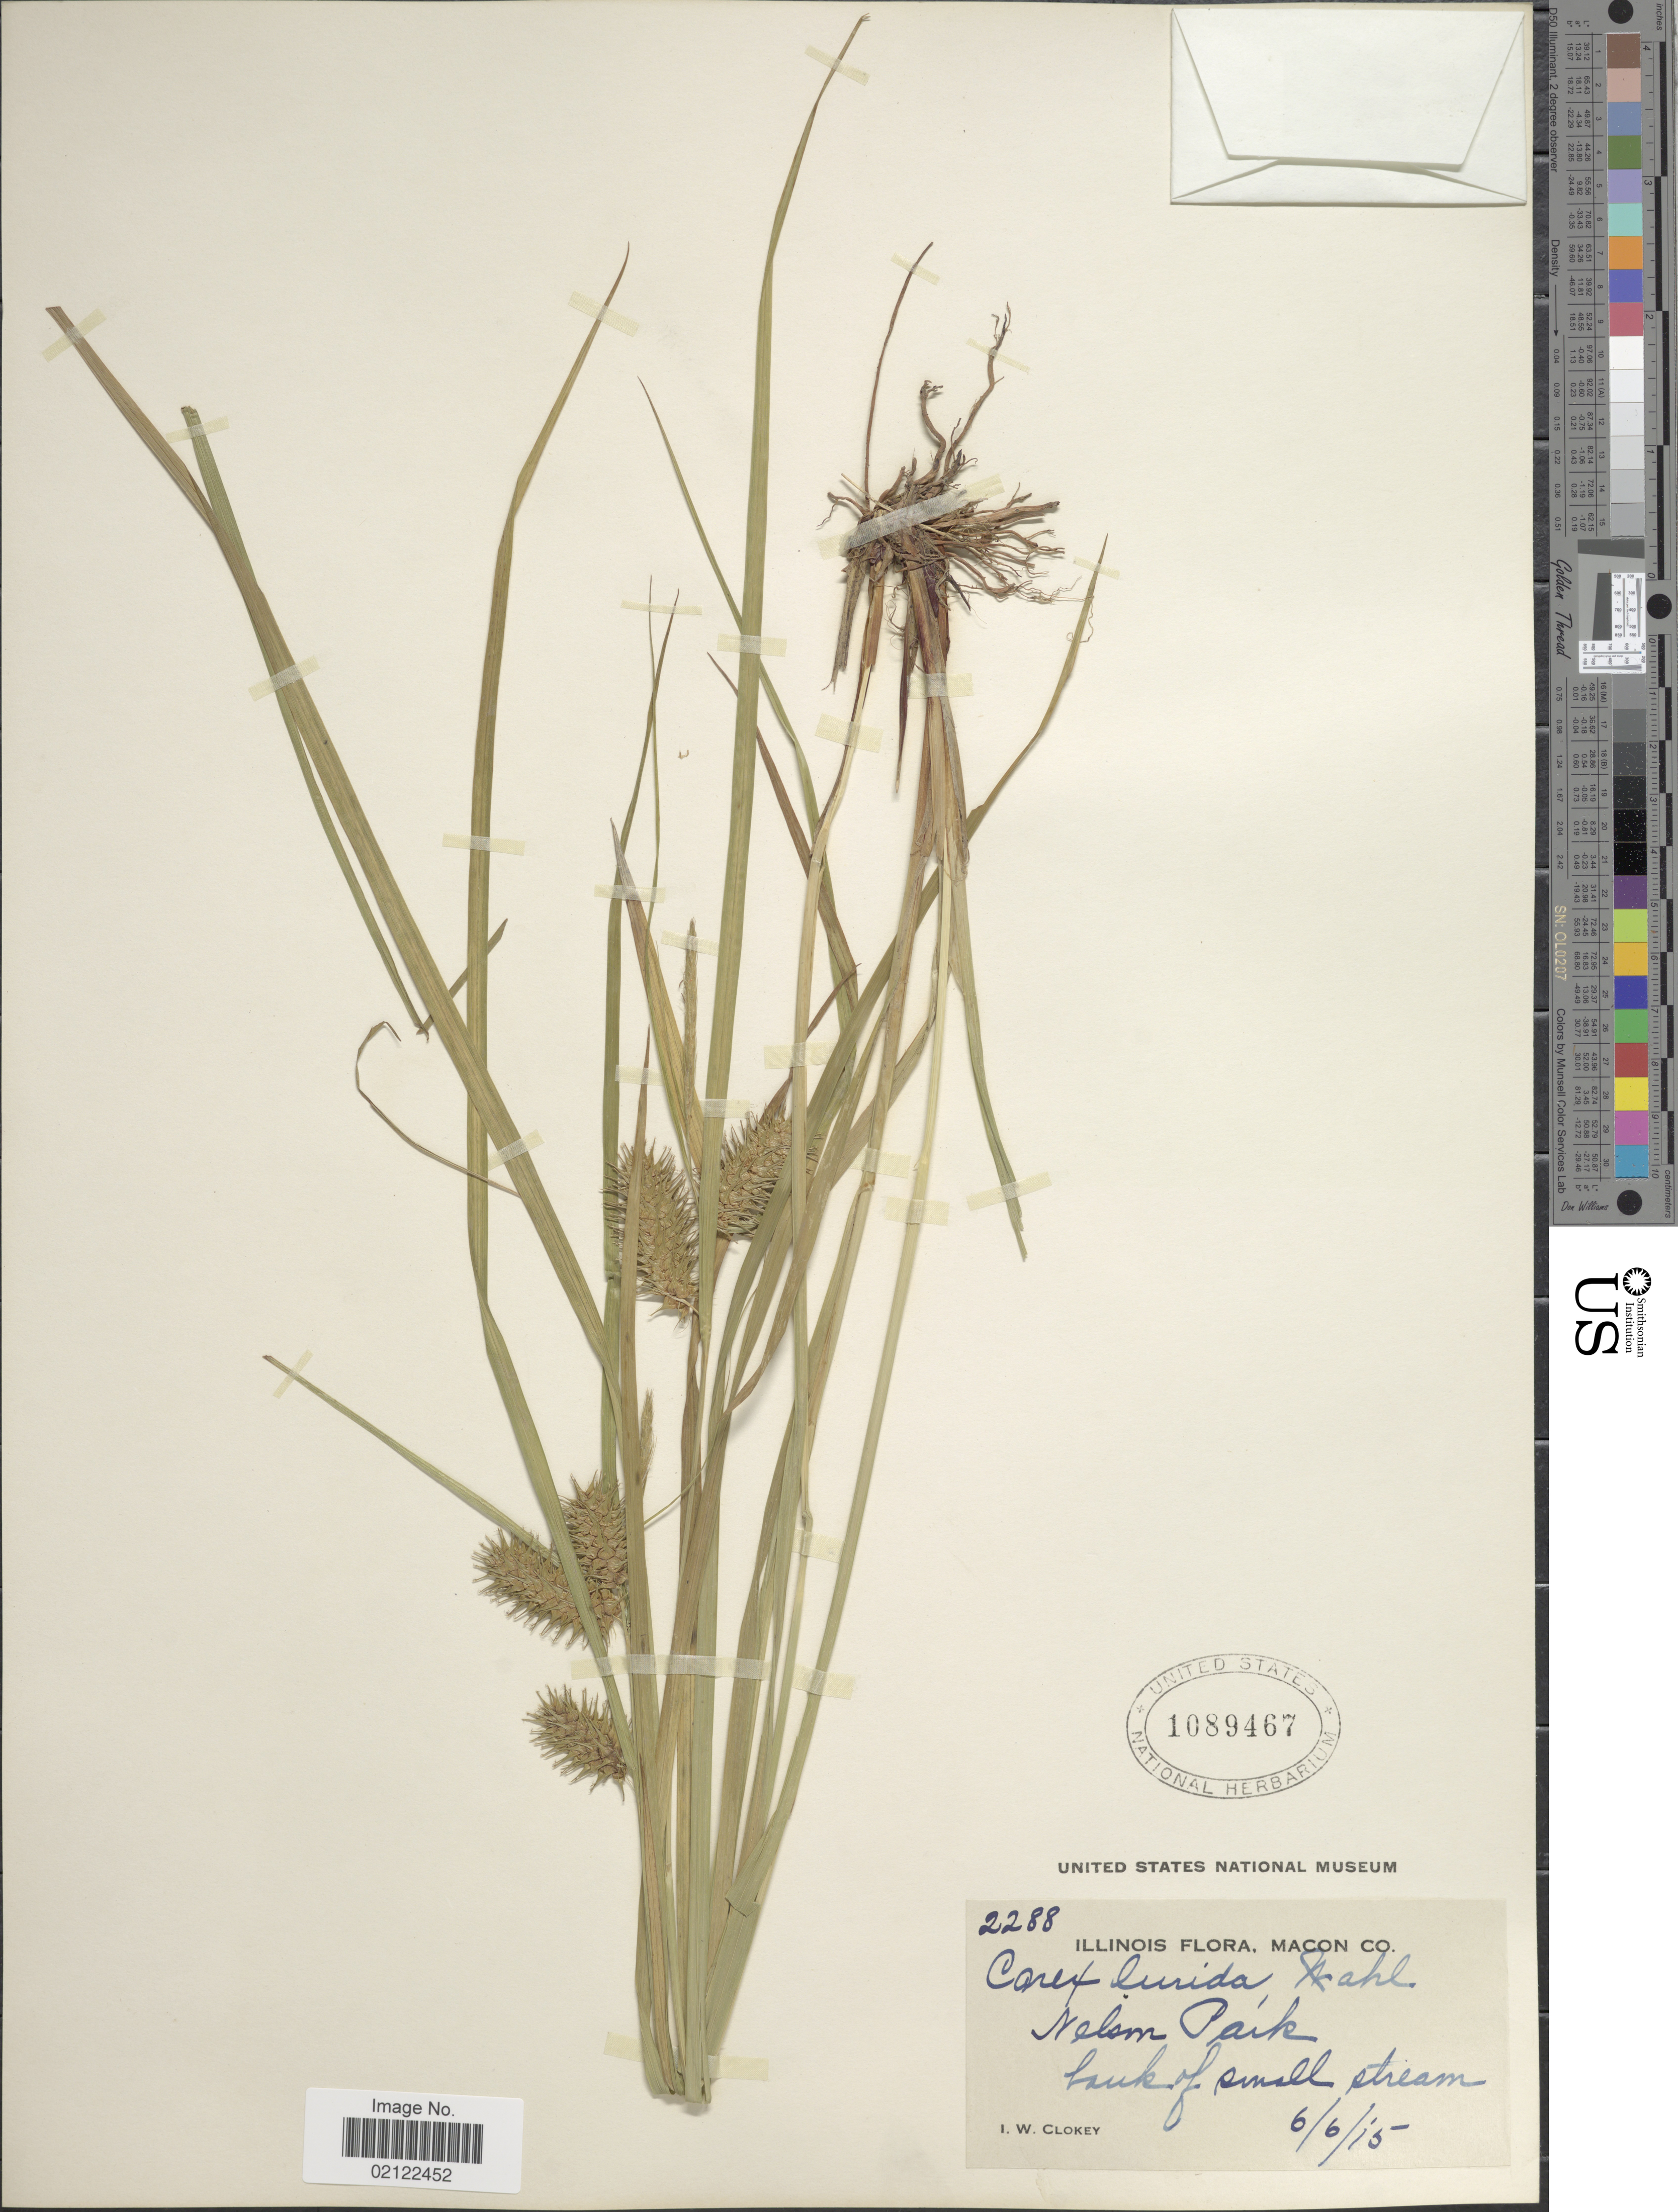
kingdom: Plantae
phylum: Tracheophyta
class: Liliopsida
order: Poales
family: Cyperaceae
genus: Carex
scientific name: Carex lurida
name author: Wahlenb.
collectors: I. W. Clokey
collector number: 2288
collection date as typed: Transcribed d/m/y: 6/6/15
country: United States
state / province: Illinois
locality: Macon Co. Nelson Park, bank of small stream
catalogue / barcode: US 1089467